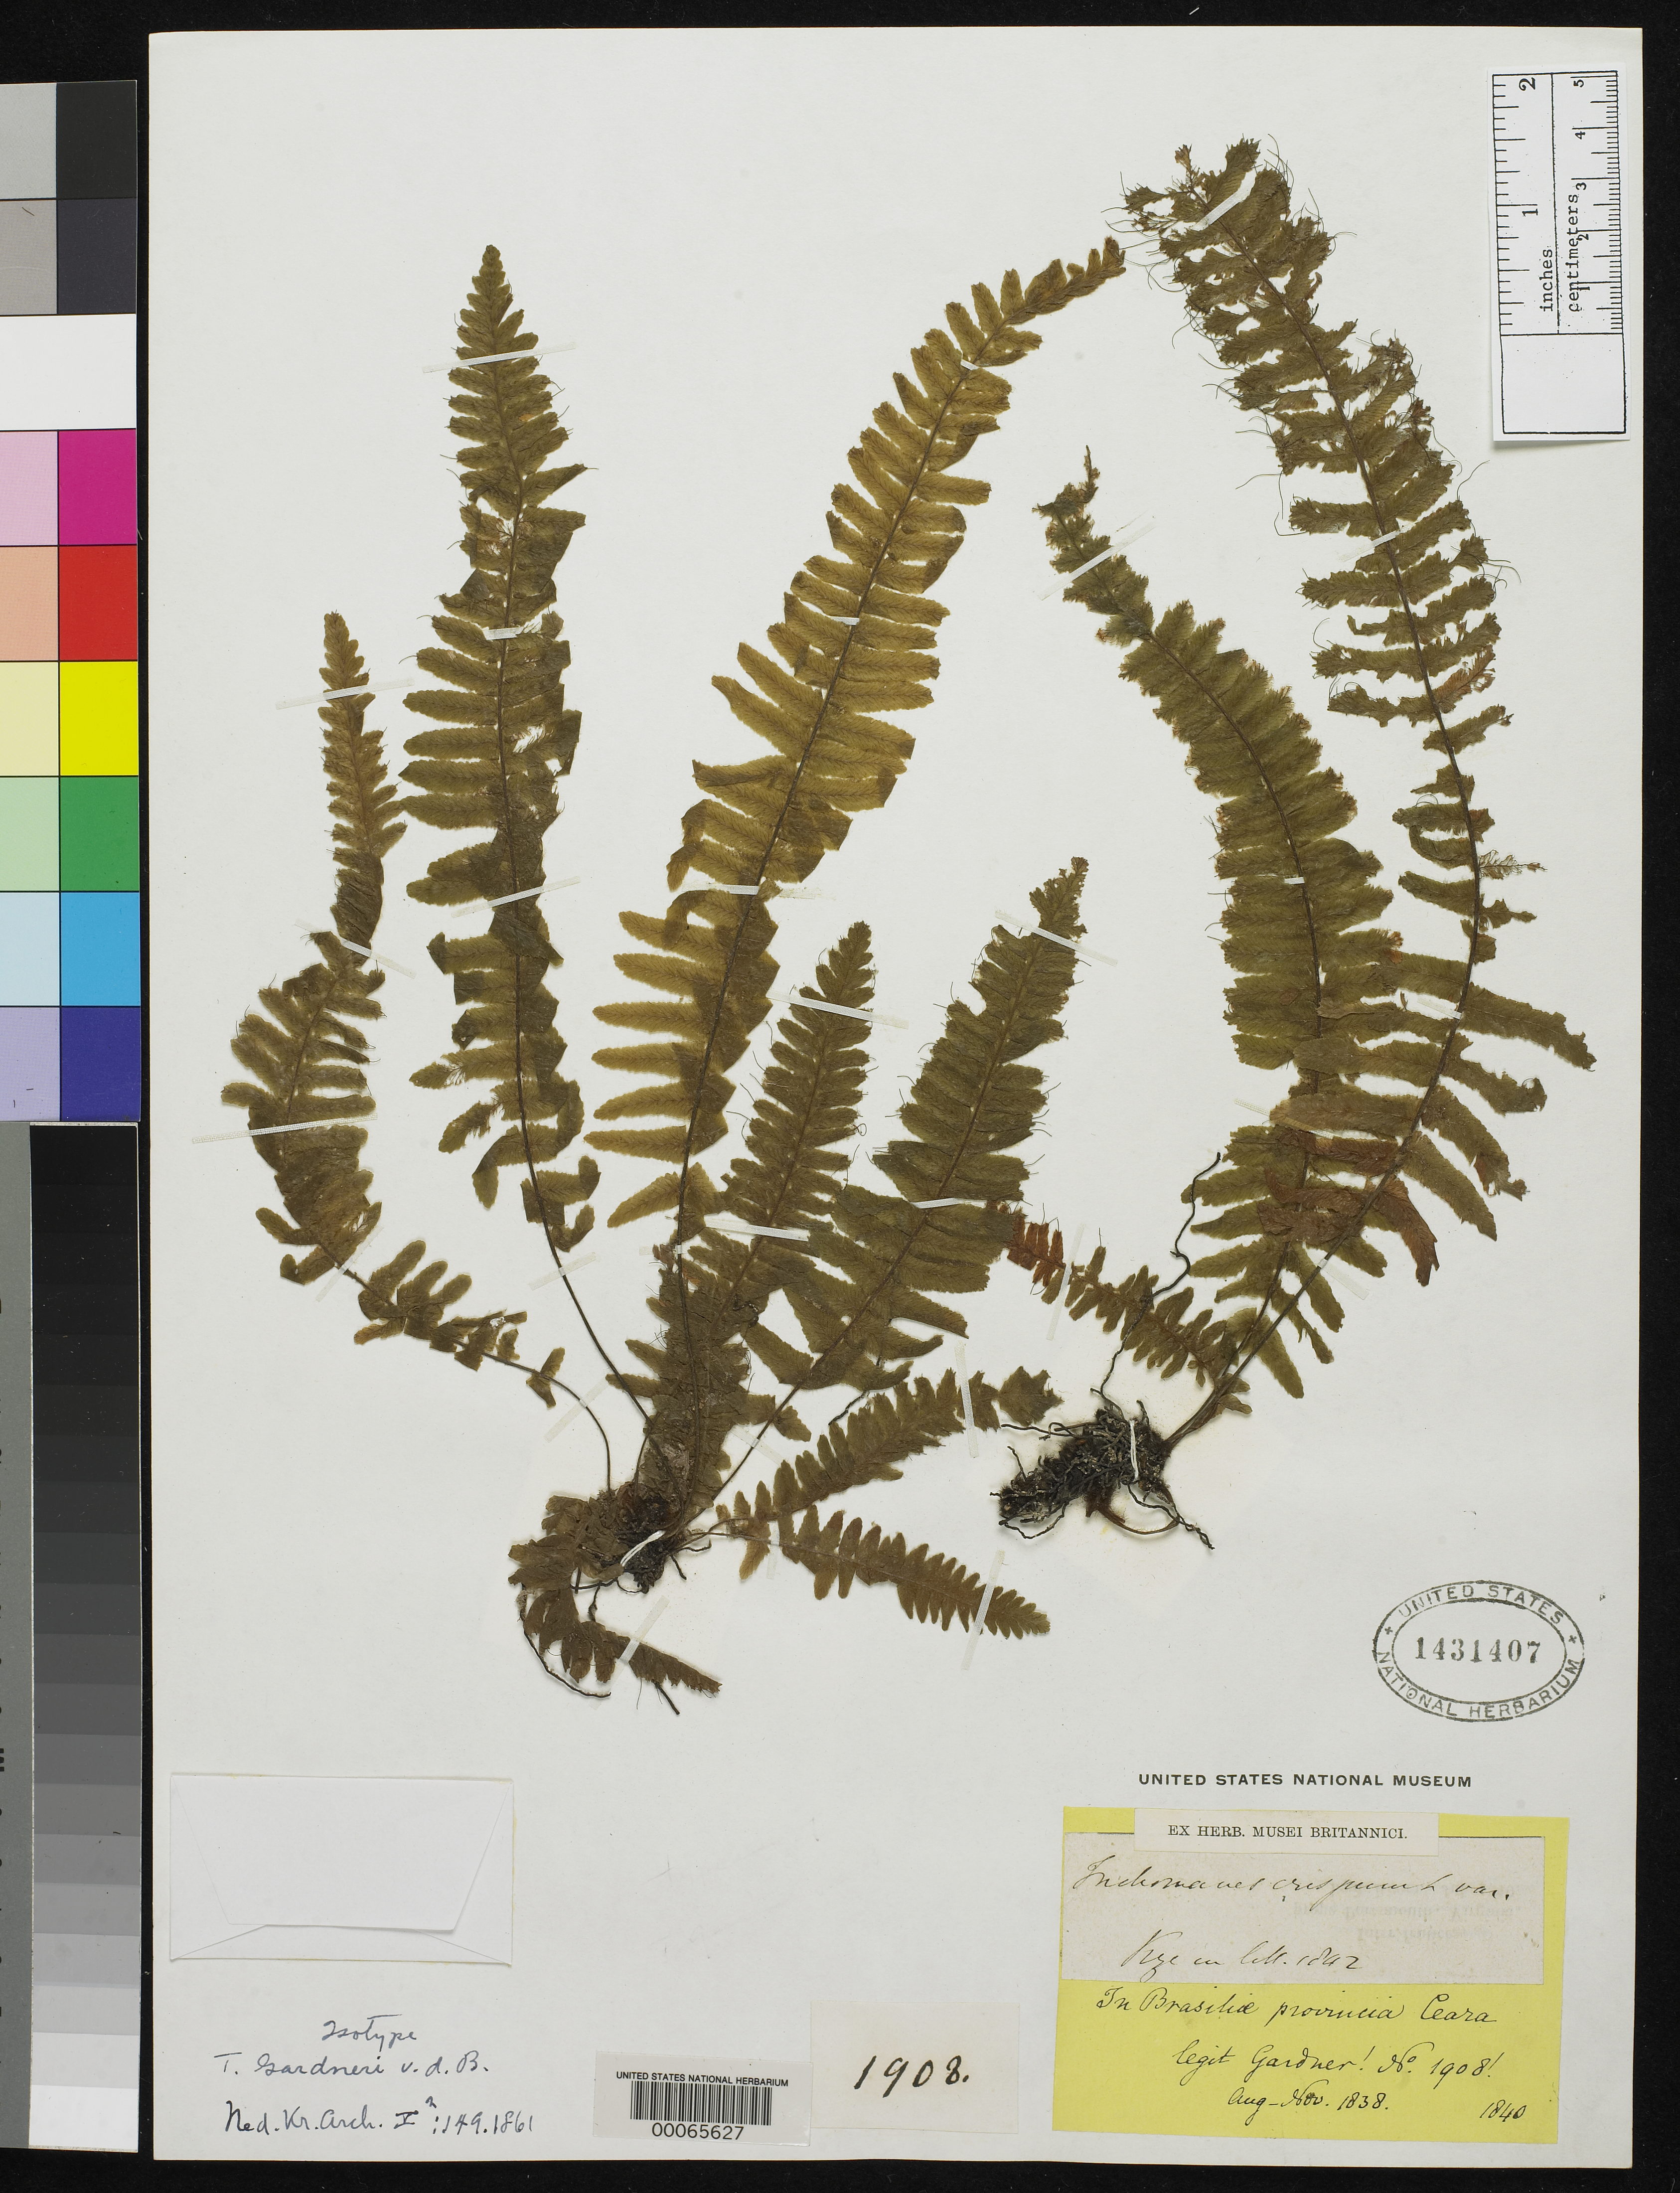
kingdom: Plantae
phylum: Tracheophyta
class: Polypodiopsida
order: Hymenophyllales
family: Hymenophyllaceae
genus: Trichomanes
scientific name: Trichomanes gardneri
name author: Bosch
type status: Type Collection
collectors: G. Gardner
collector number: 1908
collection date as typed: Aug 1838 to -- Nov 1840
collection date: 1838-08/1840-11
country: Brazil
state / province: Ceará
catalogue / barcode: US 1431407